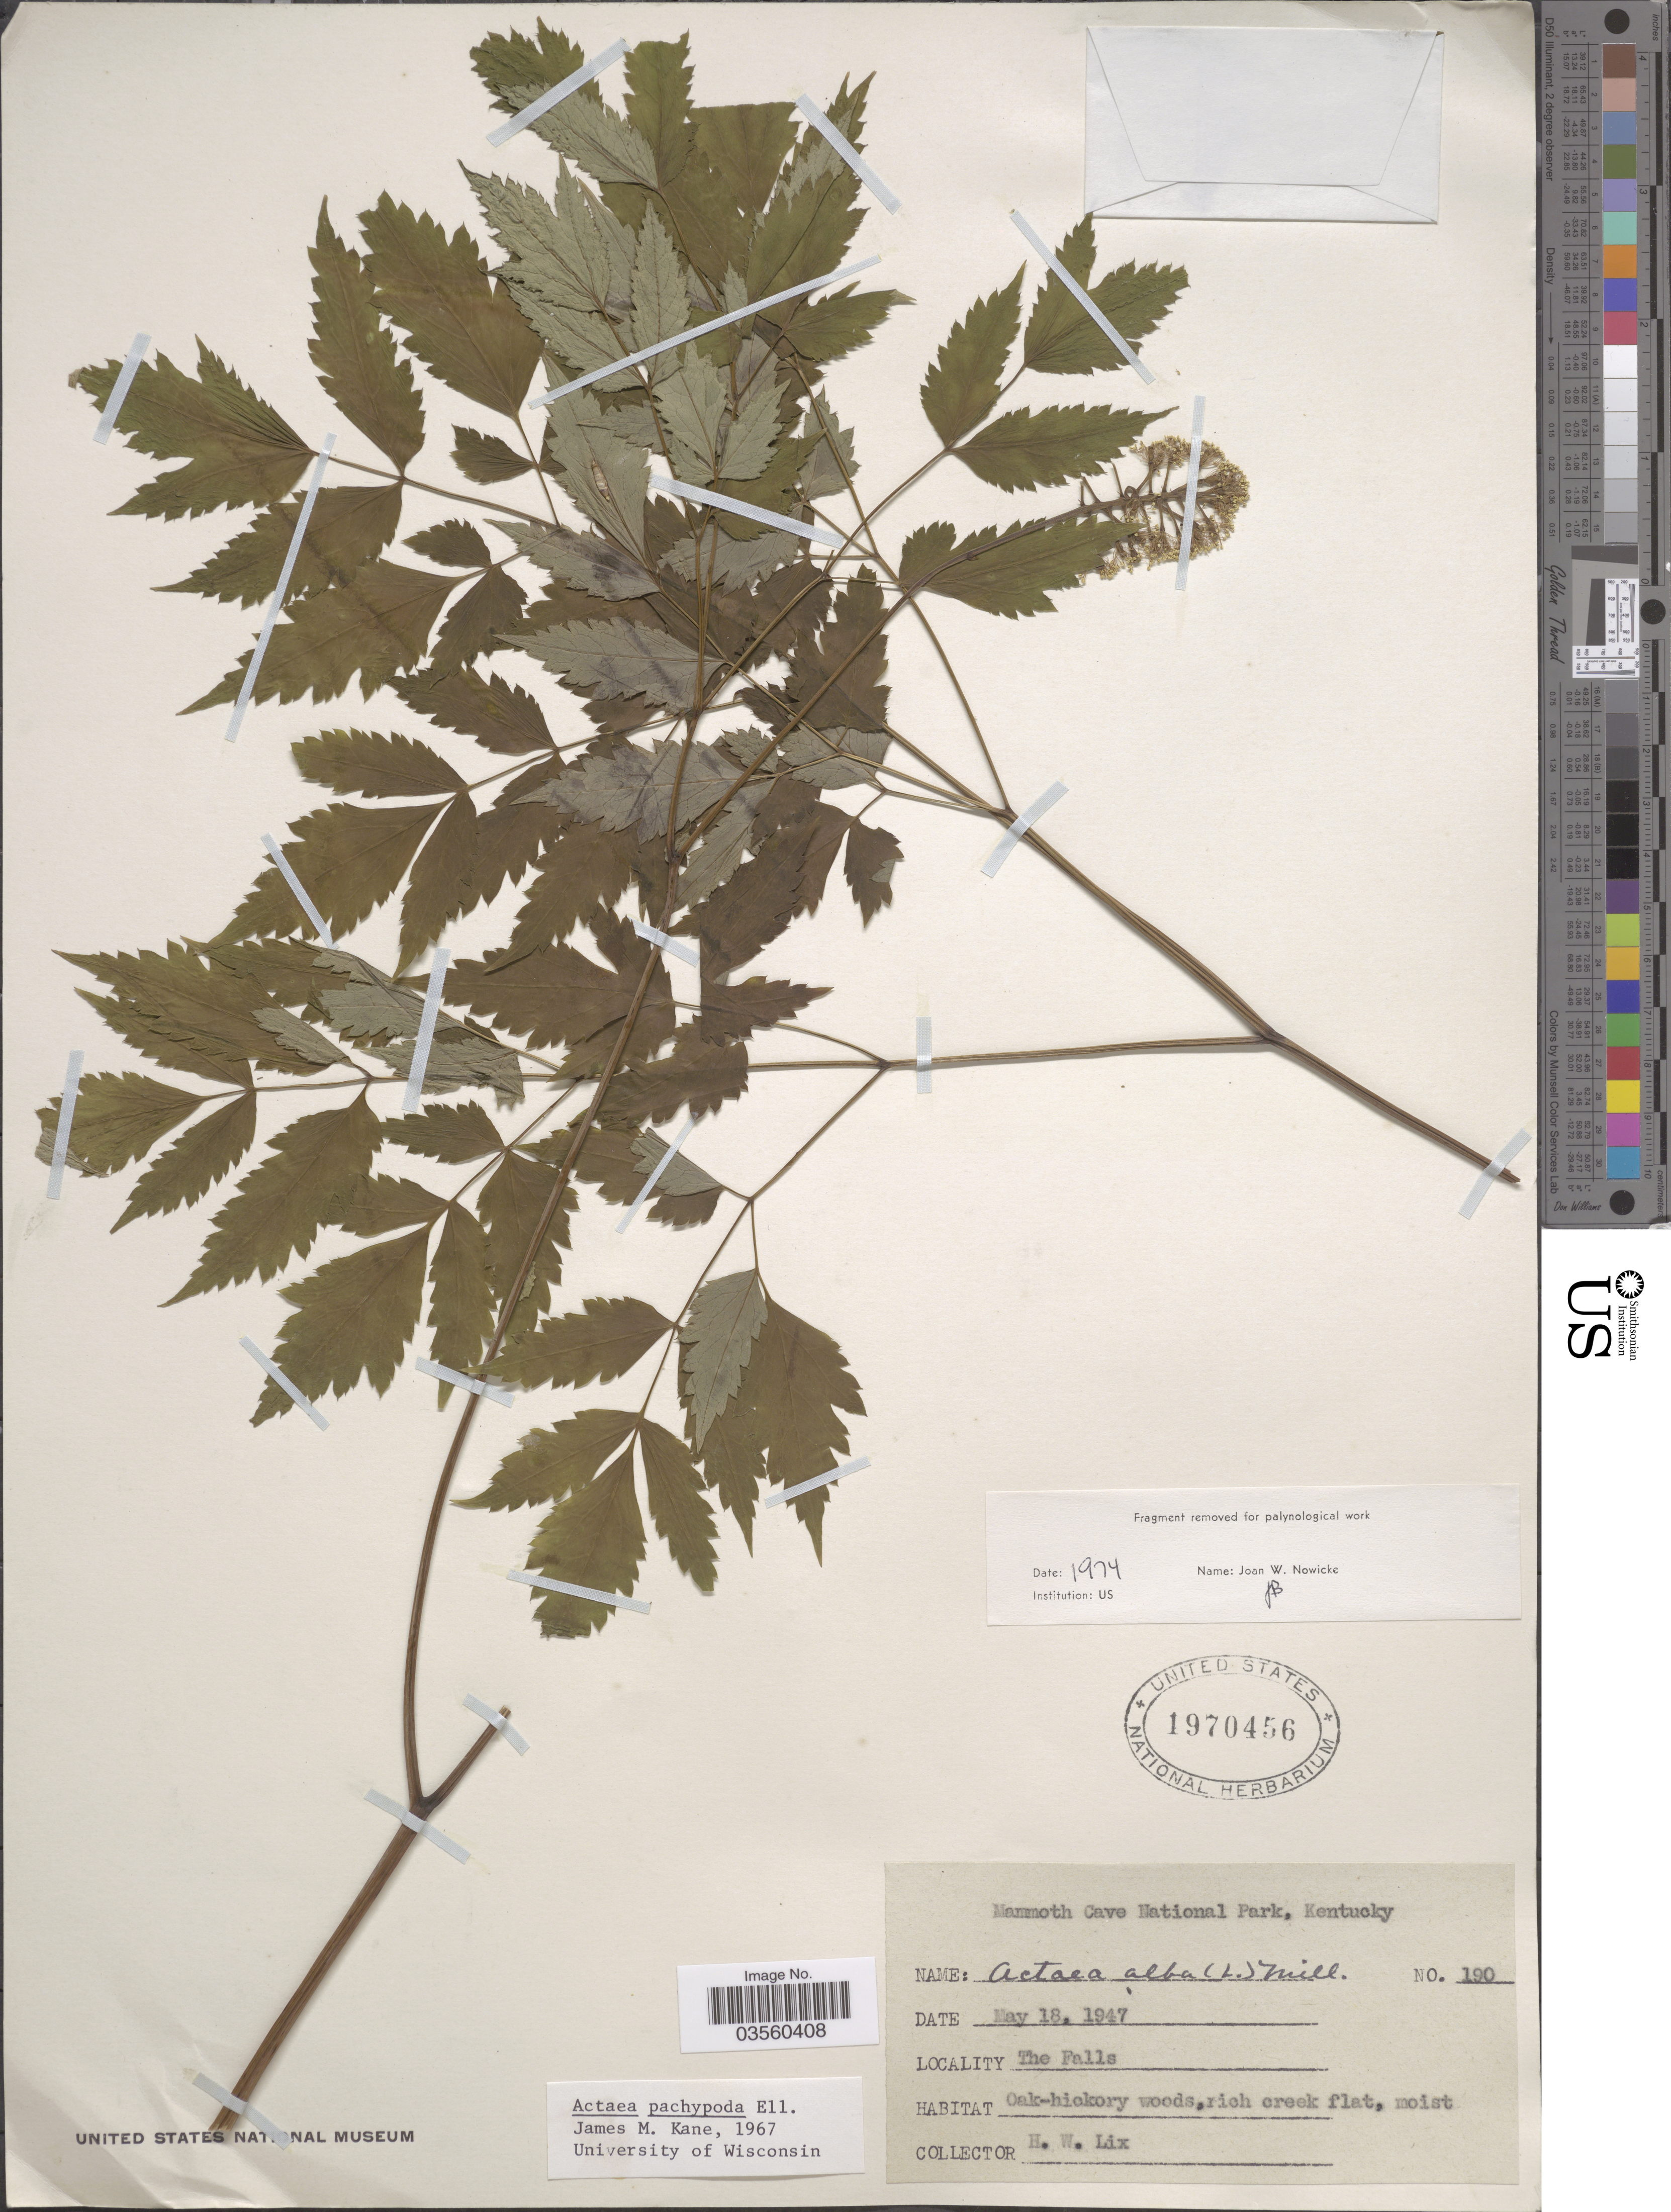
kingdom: Plantae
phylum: Tracheophyta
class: Magnoliopsida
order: Ranunculales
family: Ranunculaceae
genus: Actaea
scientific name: Actaea pachypoda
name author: Elliott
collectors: H. W. Lix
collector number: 190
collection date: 1947-05-18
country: United States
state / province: Kentucky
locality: Mammoth Cave National Park. The Falls.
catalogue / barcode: US 1970456